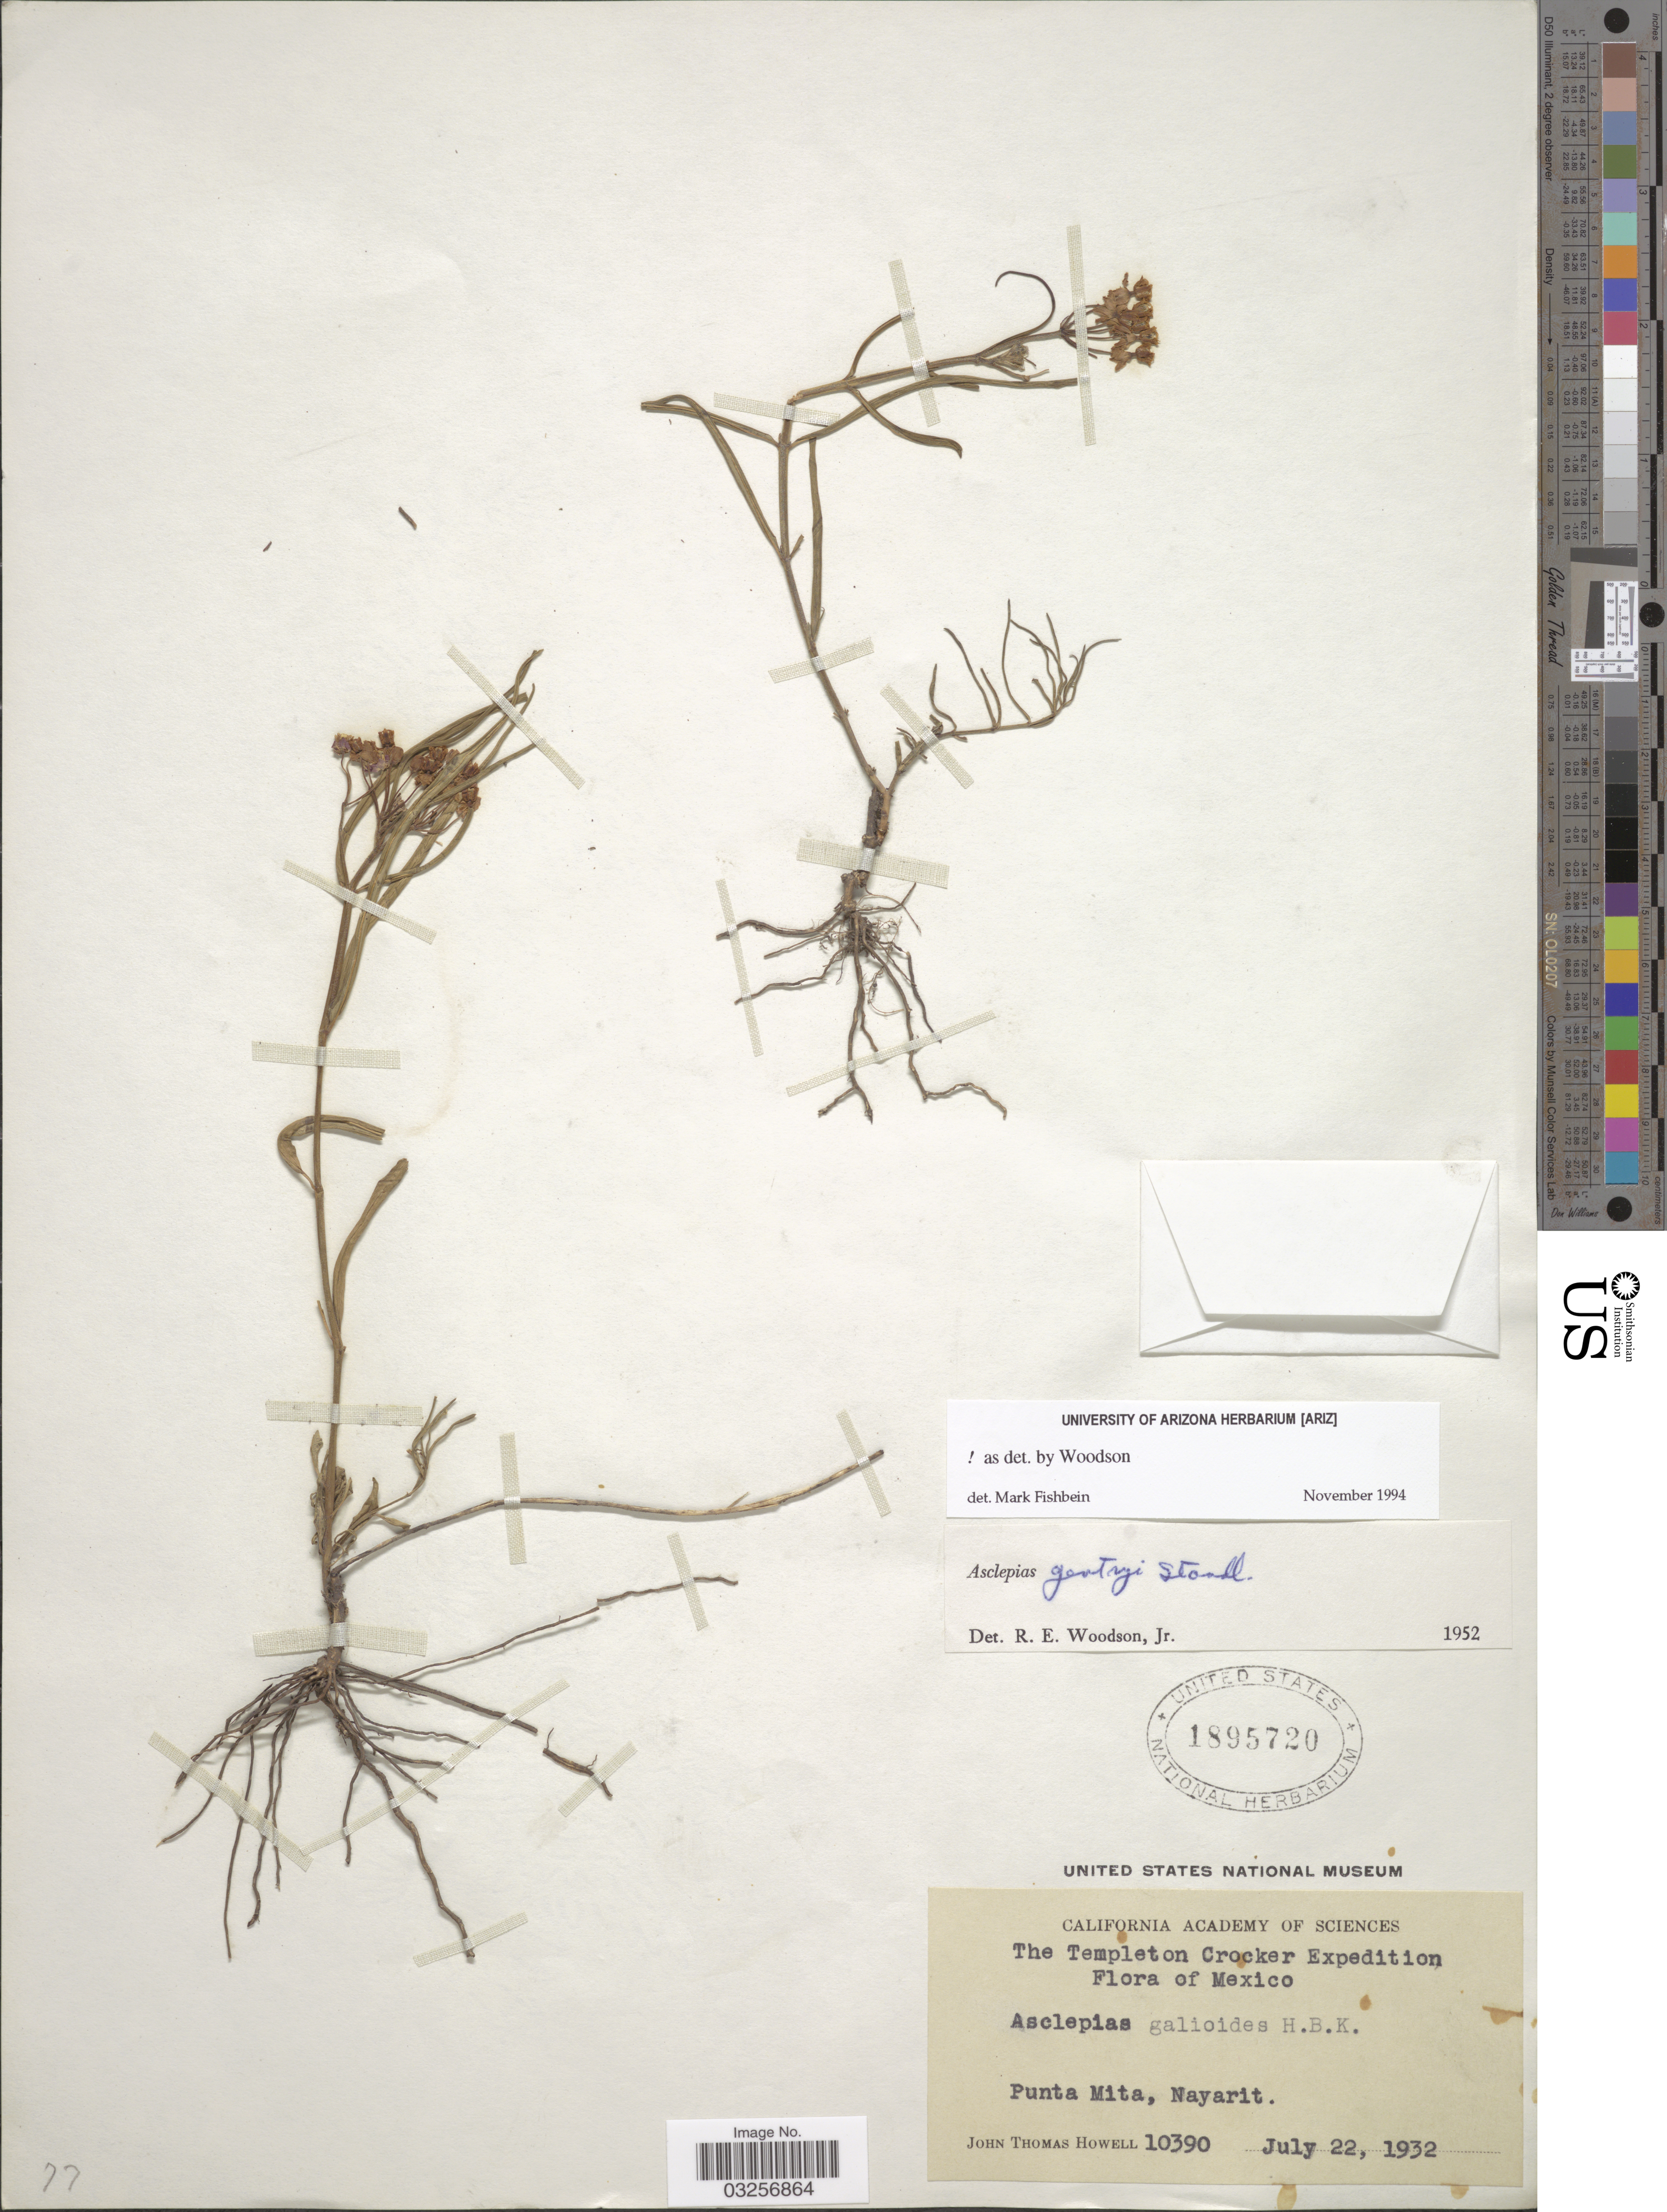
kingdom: Plantae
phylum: Tracheophyta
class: Magnoliopsida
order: Gentianales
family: Apocynaceae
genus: Asclepias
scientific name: Asclepias gentryi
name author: Standl.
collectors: J. T. Howell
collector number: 10390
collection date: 1932-07-22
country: Mexico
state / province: Nayarit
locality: Punta Mita.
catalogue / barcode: US 1895720